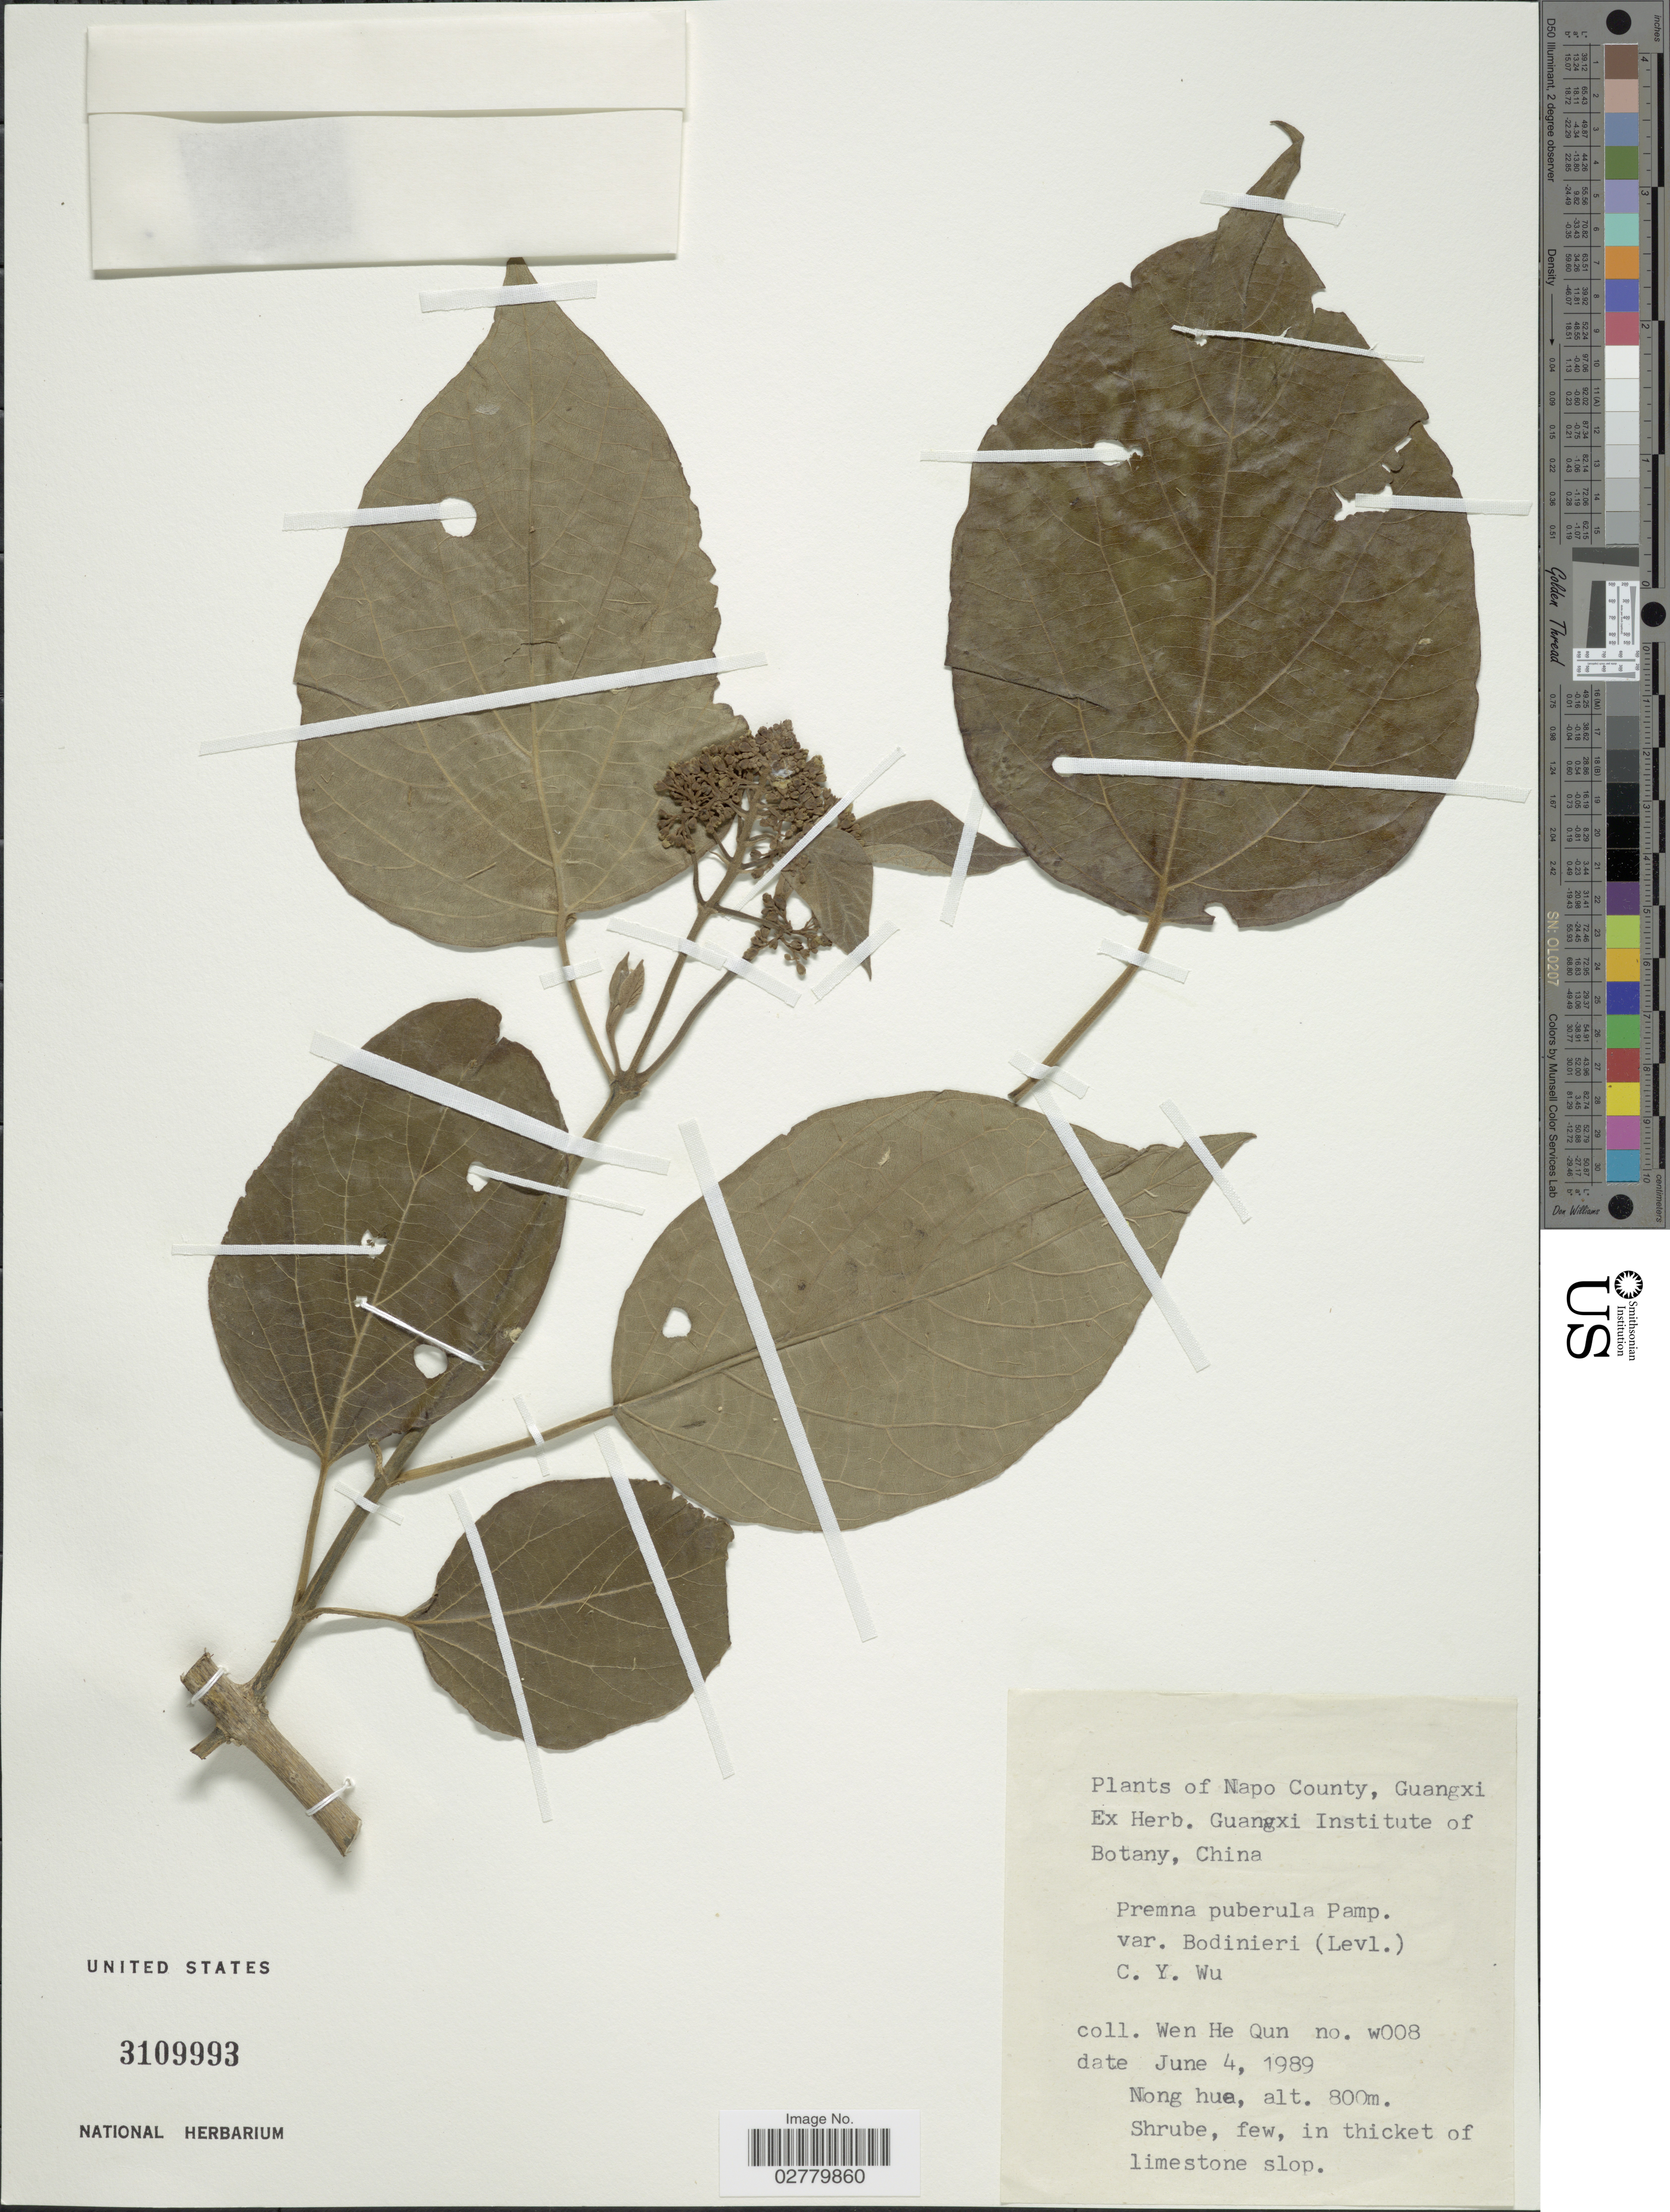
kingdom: Plantae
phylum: Tracheophyta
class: Magnoliopsida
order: Lamiales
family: Lamiaceae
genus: Premna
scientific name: Premna puberula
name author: Pamp.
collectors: H. Wen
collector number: W008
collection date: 1989-06-04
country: China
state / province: Guangxi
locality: Napo County. Nong Hua.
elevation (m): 800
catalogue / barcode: US 3109993